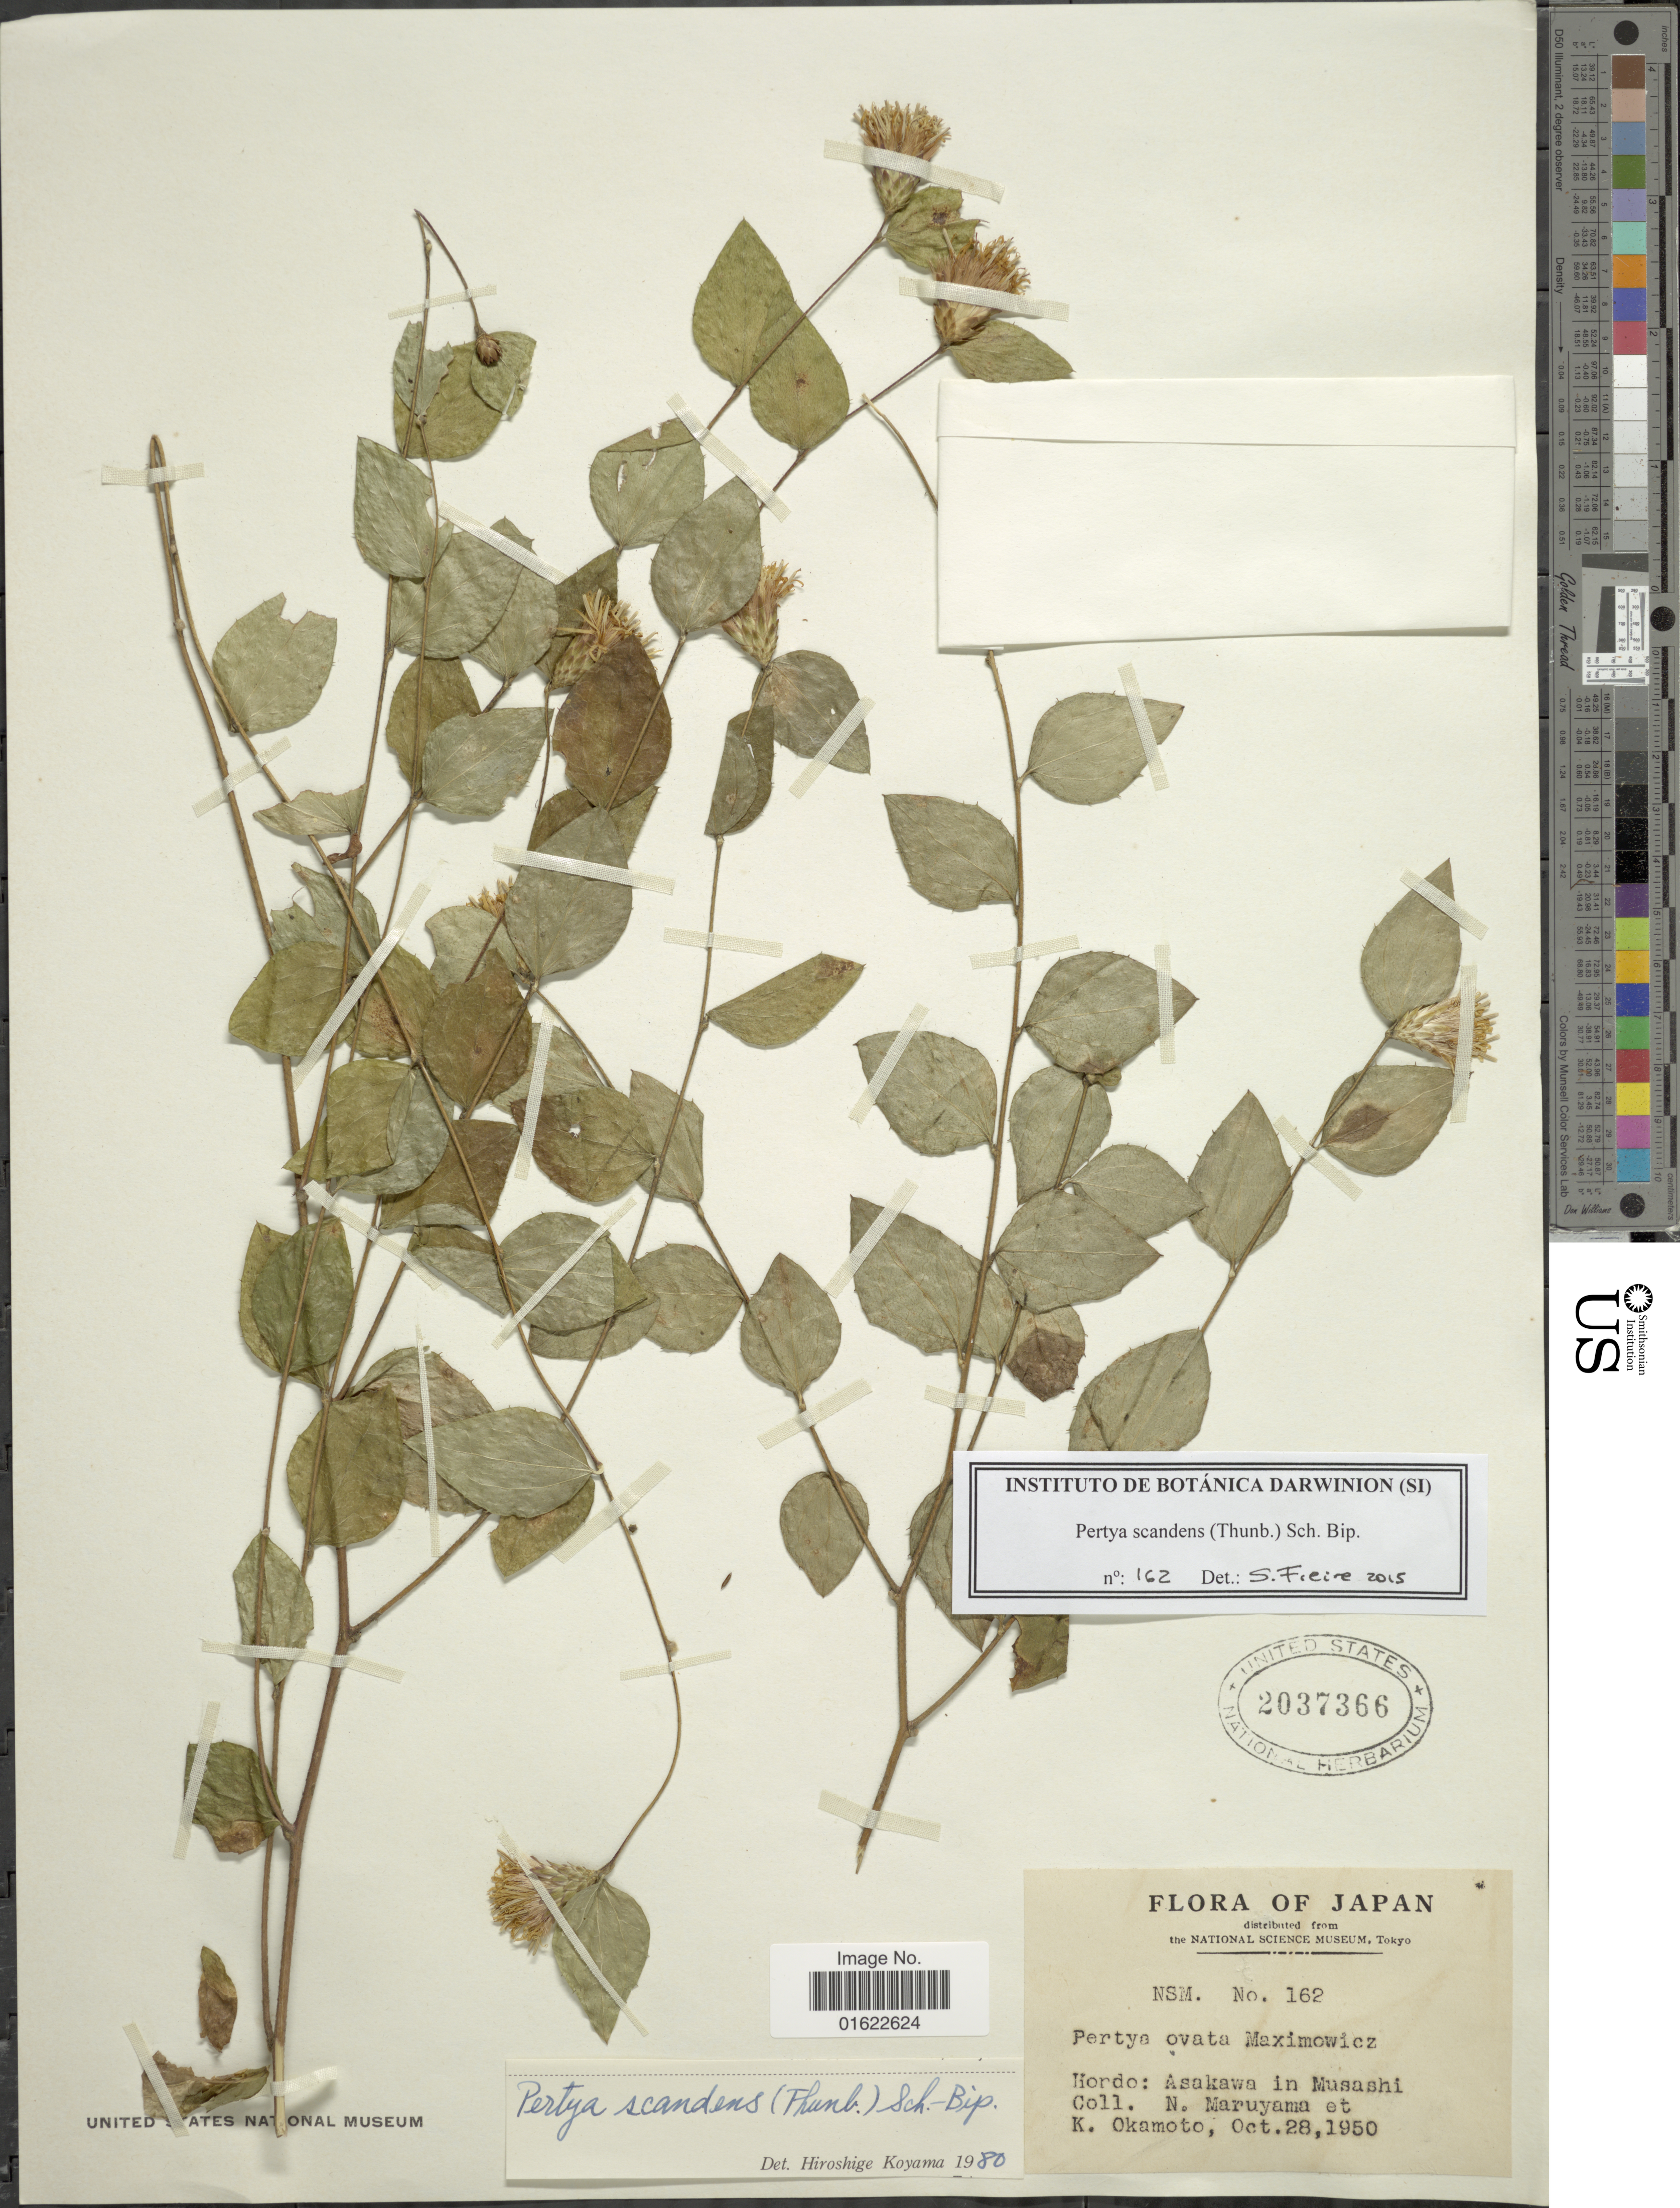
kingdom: Plantae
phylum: Tracheophyta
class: Magnoliopsida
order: Asterales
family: Asteraceae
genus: Pertya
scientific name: Pertya scandens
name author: (Thunb. ex Thunb.) Sch. Bip.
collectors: N. Maruyama & K. Okamoto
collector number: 162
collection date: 1950-10-28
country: Japan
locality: Hondo: Asakawa in Musashi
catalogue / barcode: US 2037366